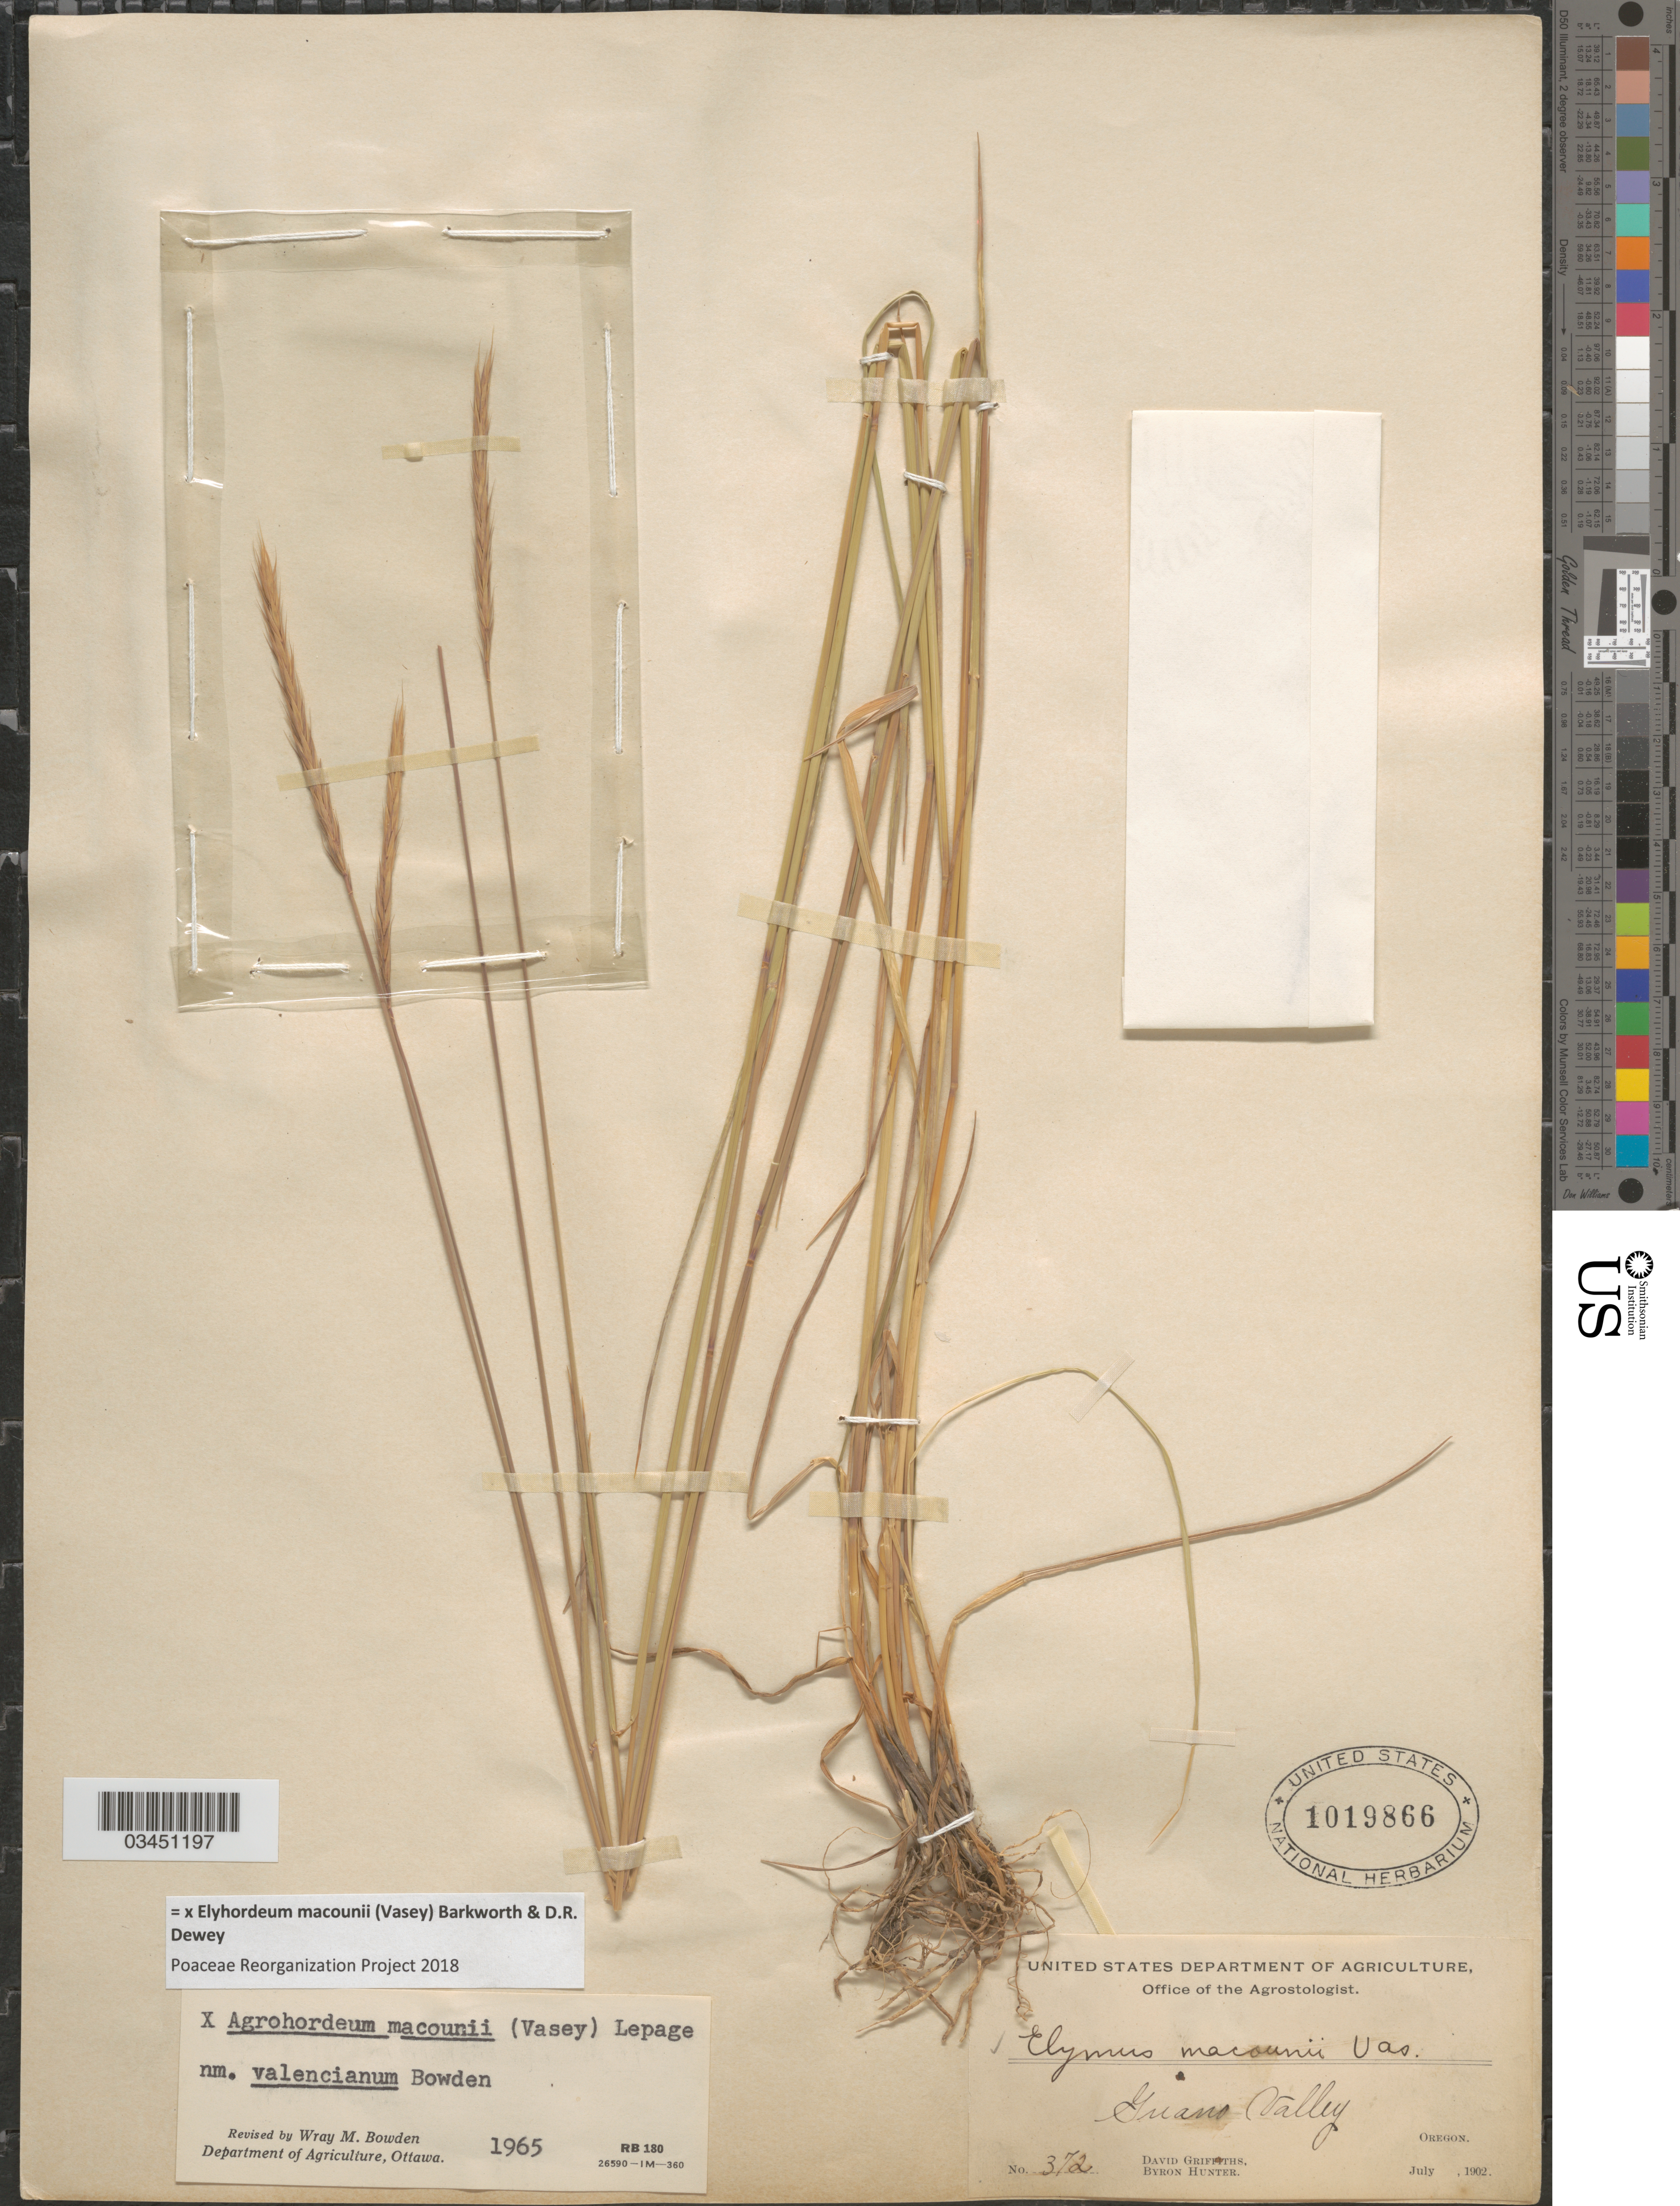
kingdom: Plantae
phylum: Tracheophyta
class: Liliopsida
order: Poales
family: Poaceae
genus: Elyhordeum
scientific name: x Elyhordeum macounii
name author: (Vasey) Barkworth & Dewey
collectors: D. Griffiths & B. Hunter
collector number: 372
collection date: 1902-07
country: United States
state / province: Oregon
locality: Guano Valley.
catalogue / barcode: US 1019866